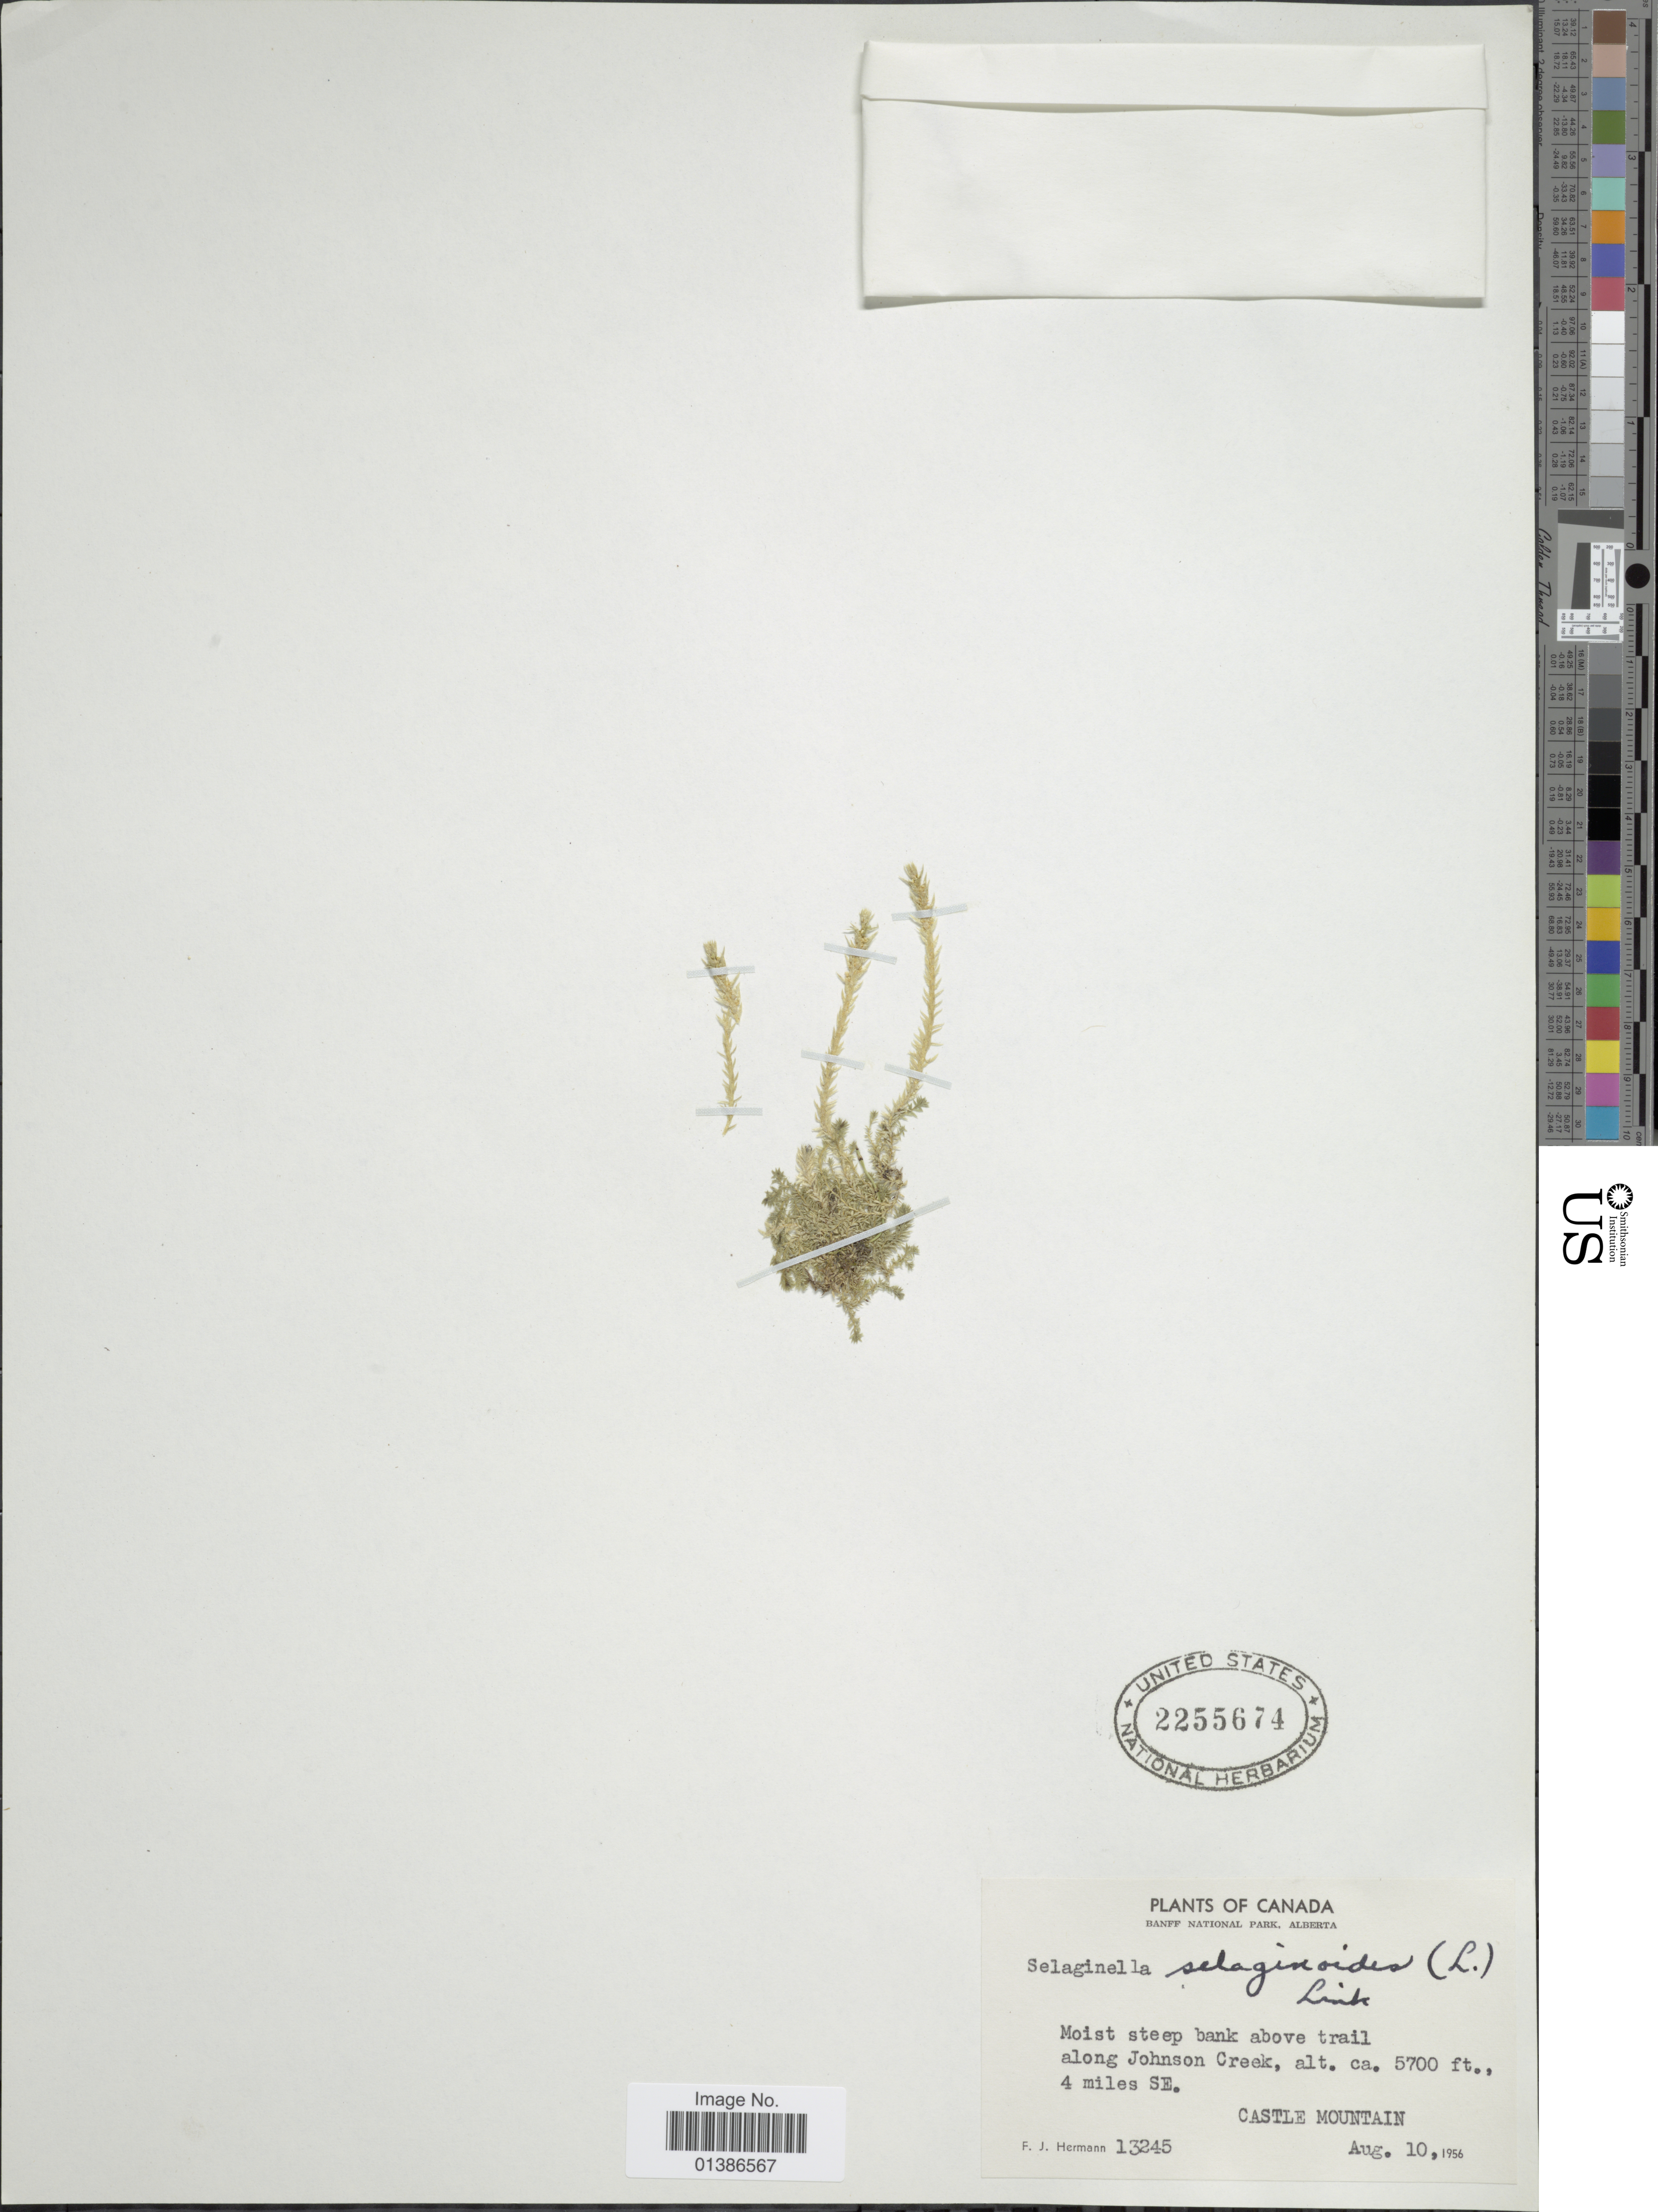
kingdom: Plantae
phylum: Tracheophyta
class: Lycopodiopsida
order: Selaginellales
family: Selaginellaceae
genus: Selaginella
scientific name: Selaginella selaginoides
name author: (L.) Link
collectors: F. J. Hermann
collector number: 13245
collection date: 1956-08-10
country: Canada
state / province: Alberta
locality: Banff National Park, moist steep bank above trail along Johnson Creek, 4 miles SE, Castle Mountain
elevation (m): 1737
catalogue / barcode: US 2255674